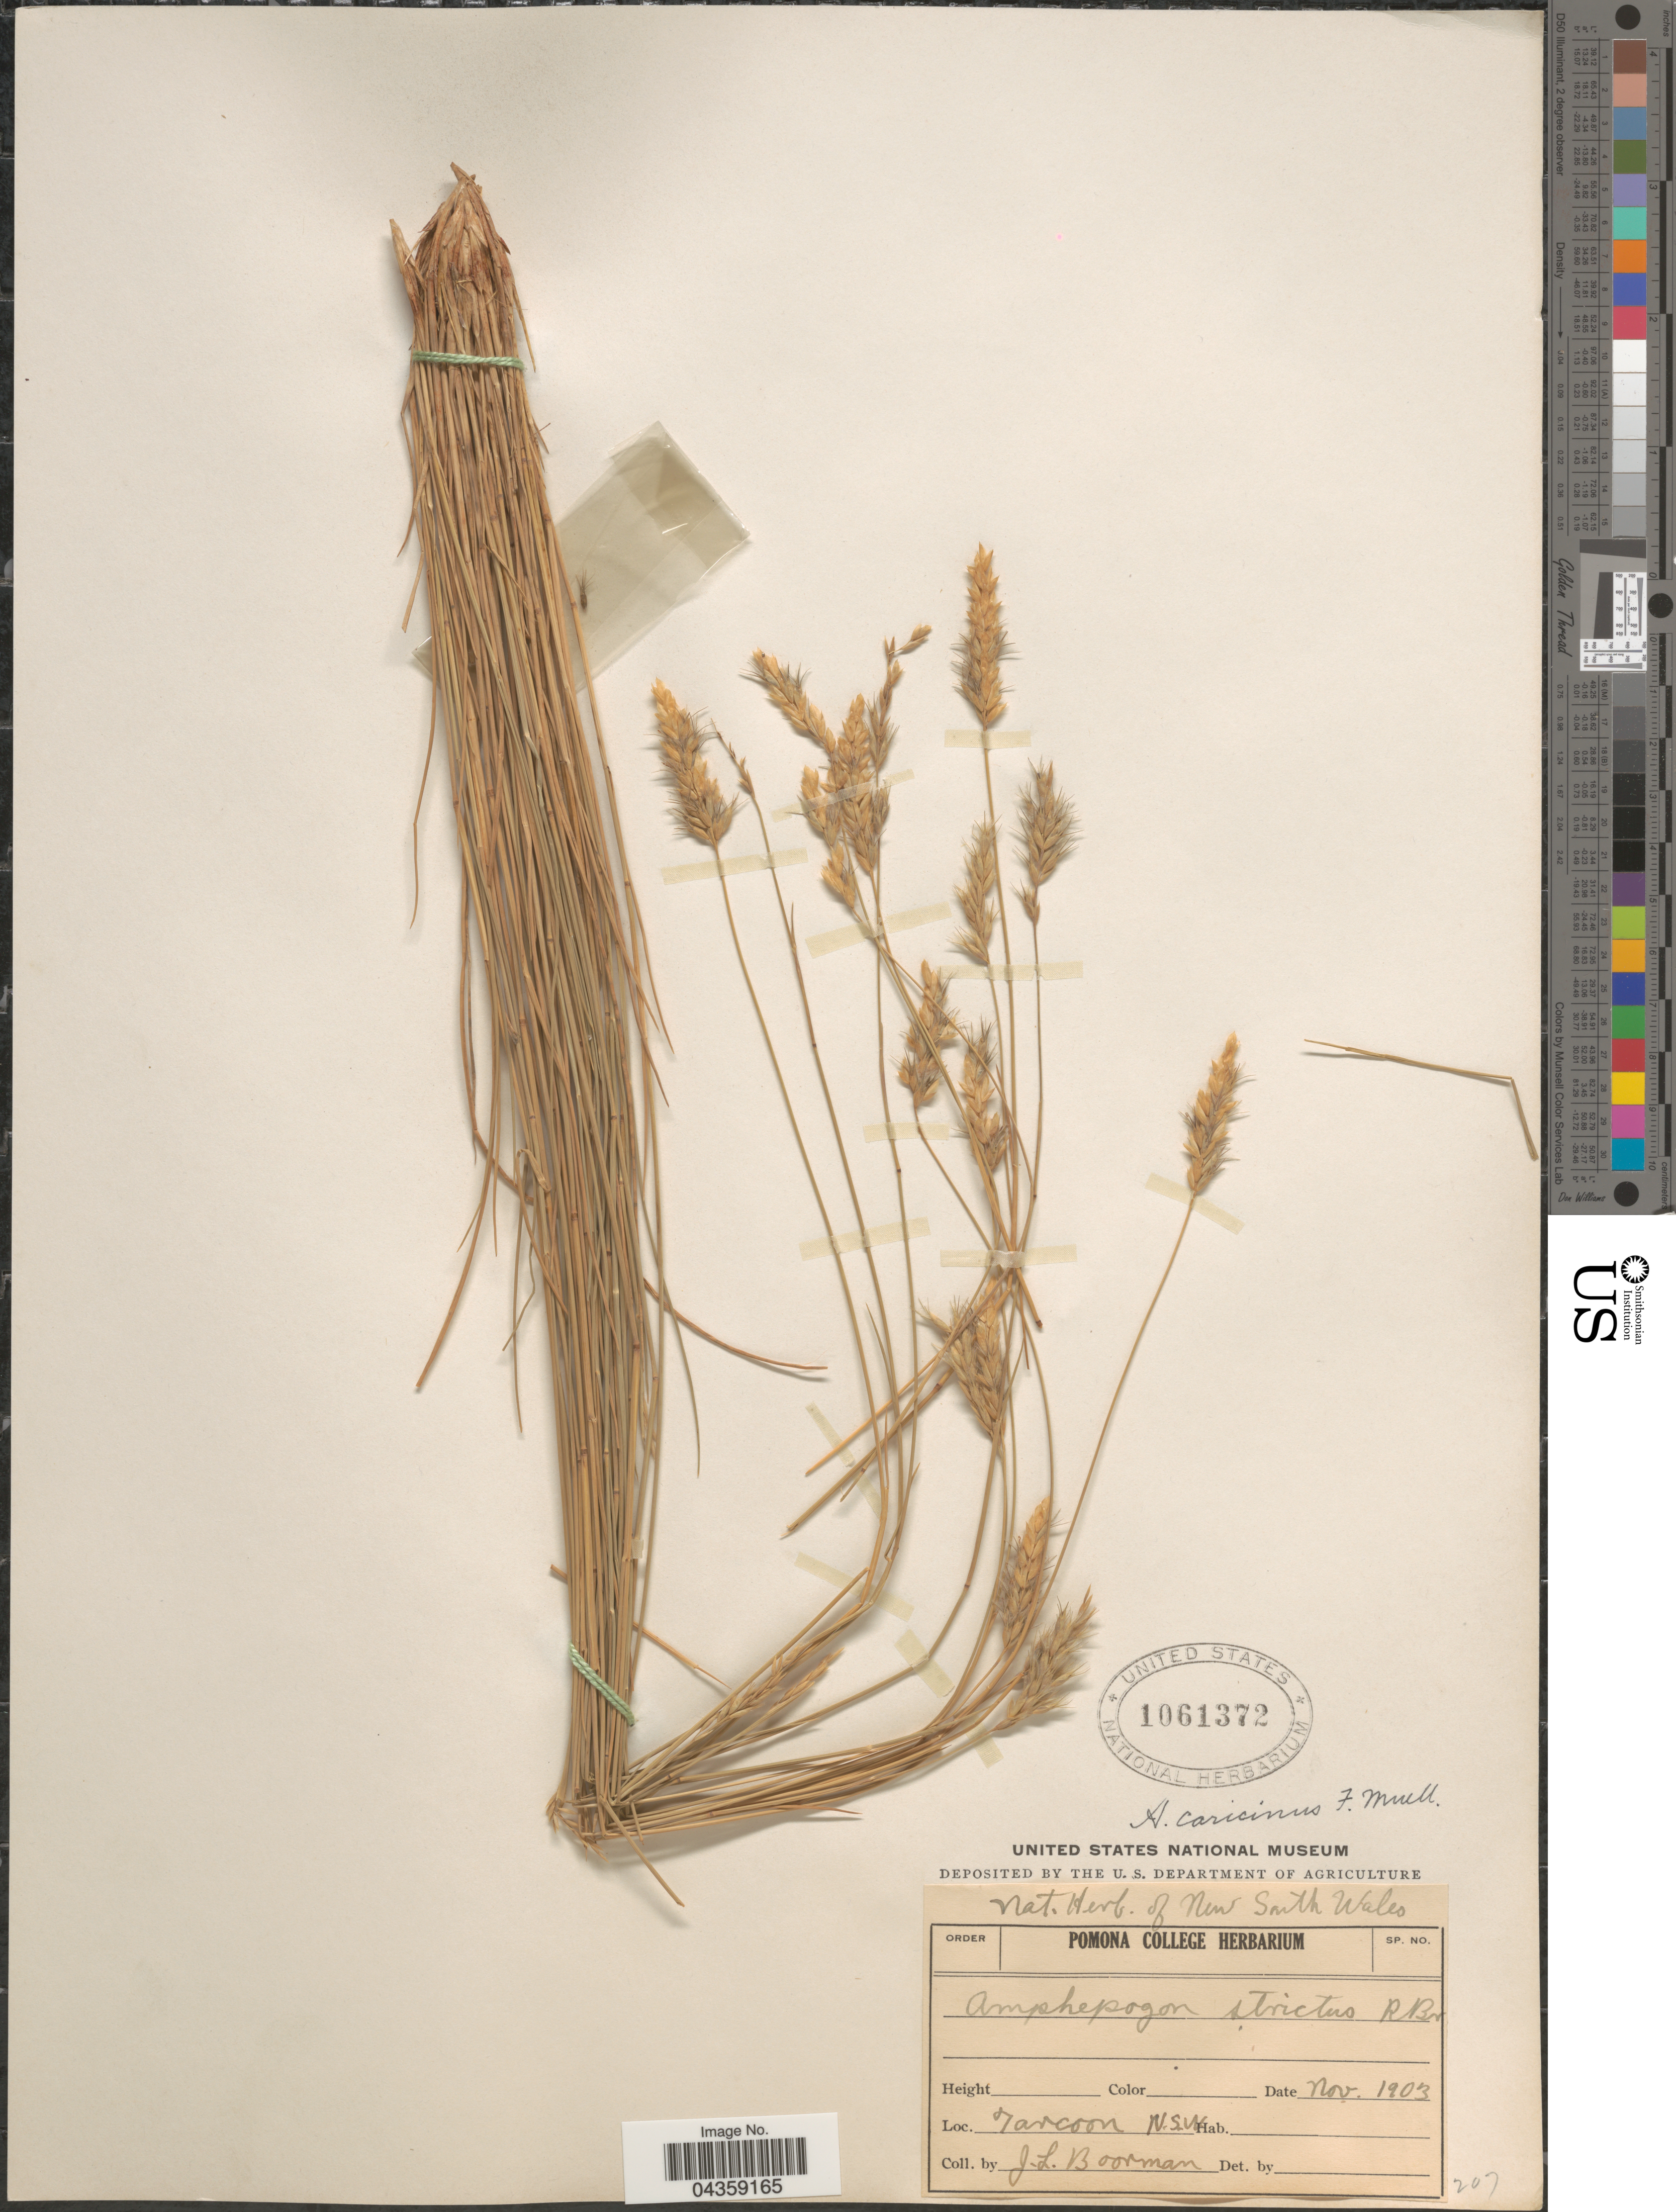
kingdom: Plantae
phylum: Tracheophyta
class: Liliopsida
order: Poales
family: Poaceae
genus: Amphipogon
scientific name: Amphipogon strictus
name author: R. Br.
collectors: J. Boorman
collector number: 207?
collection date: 1903-11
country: Australia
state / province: New South Wales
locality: Tarcoon N.S.W.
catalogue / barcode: US 1061372